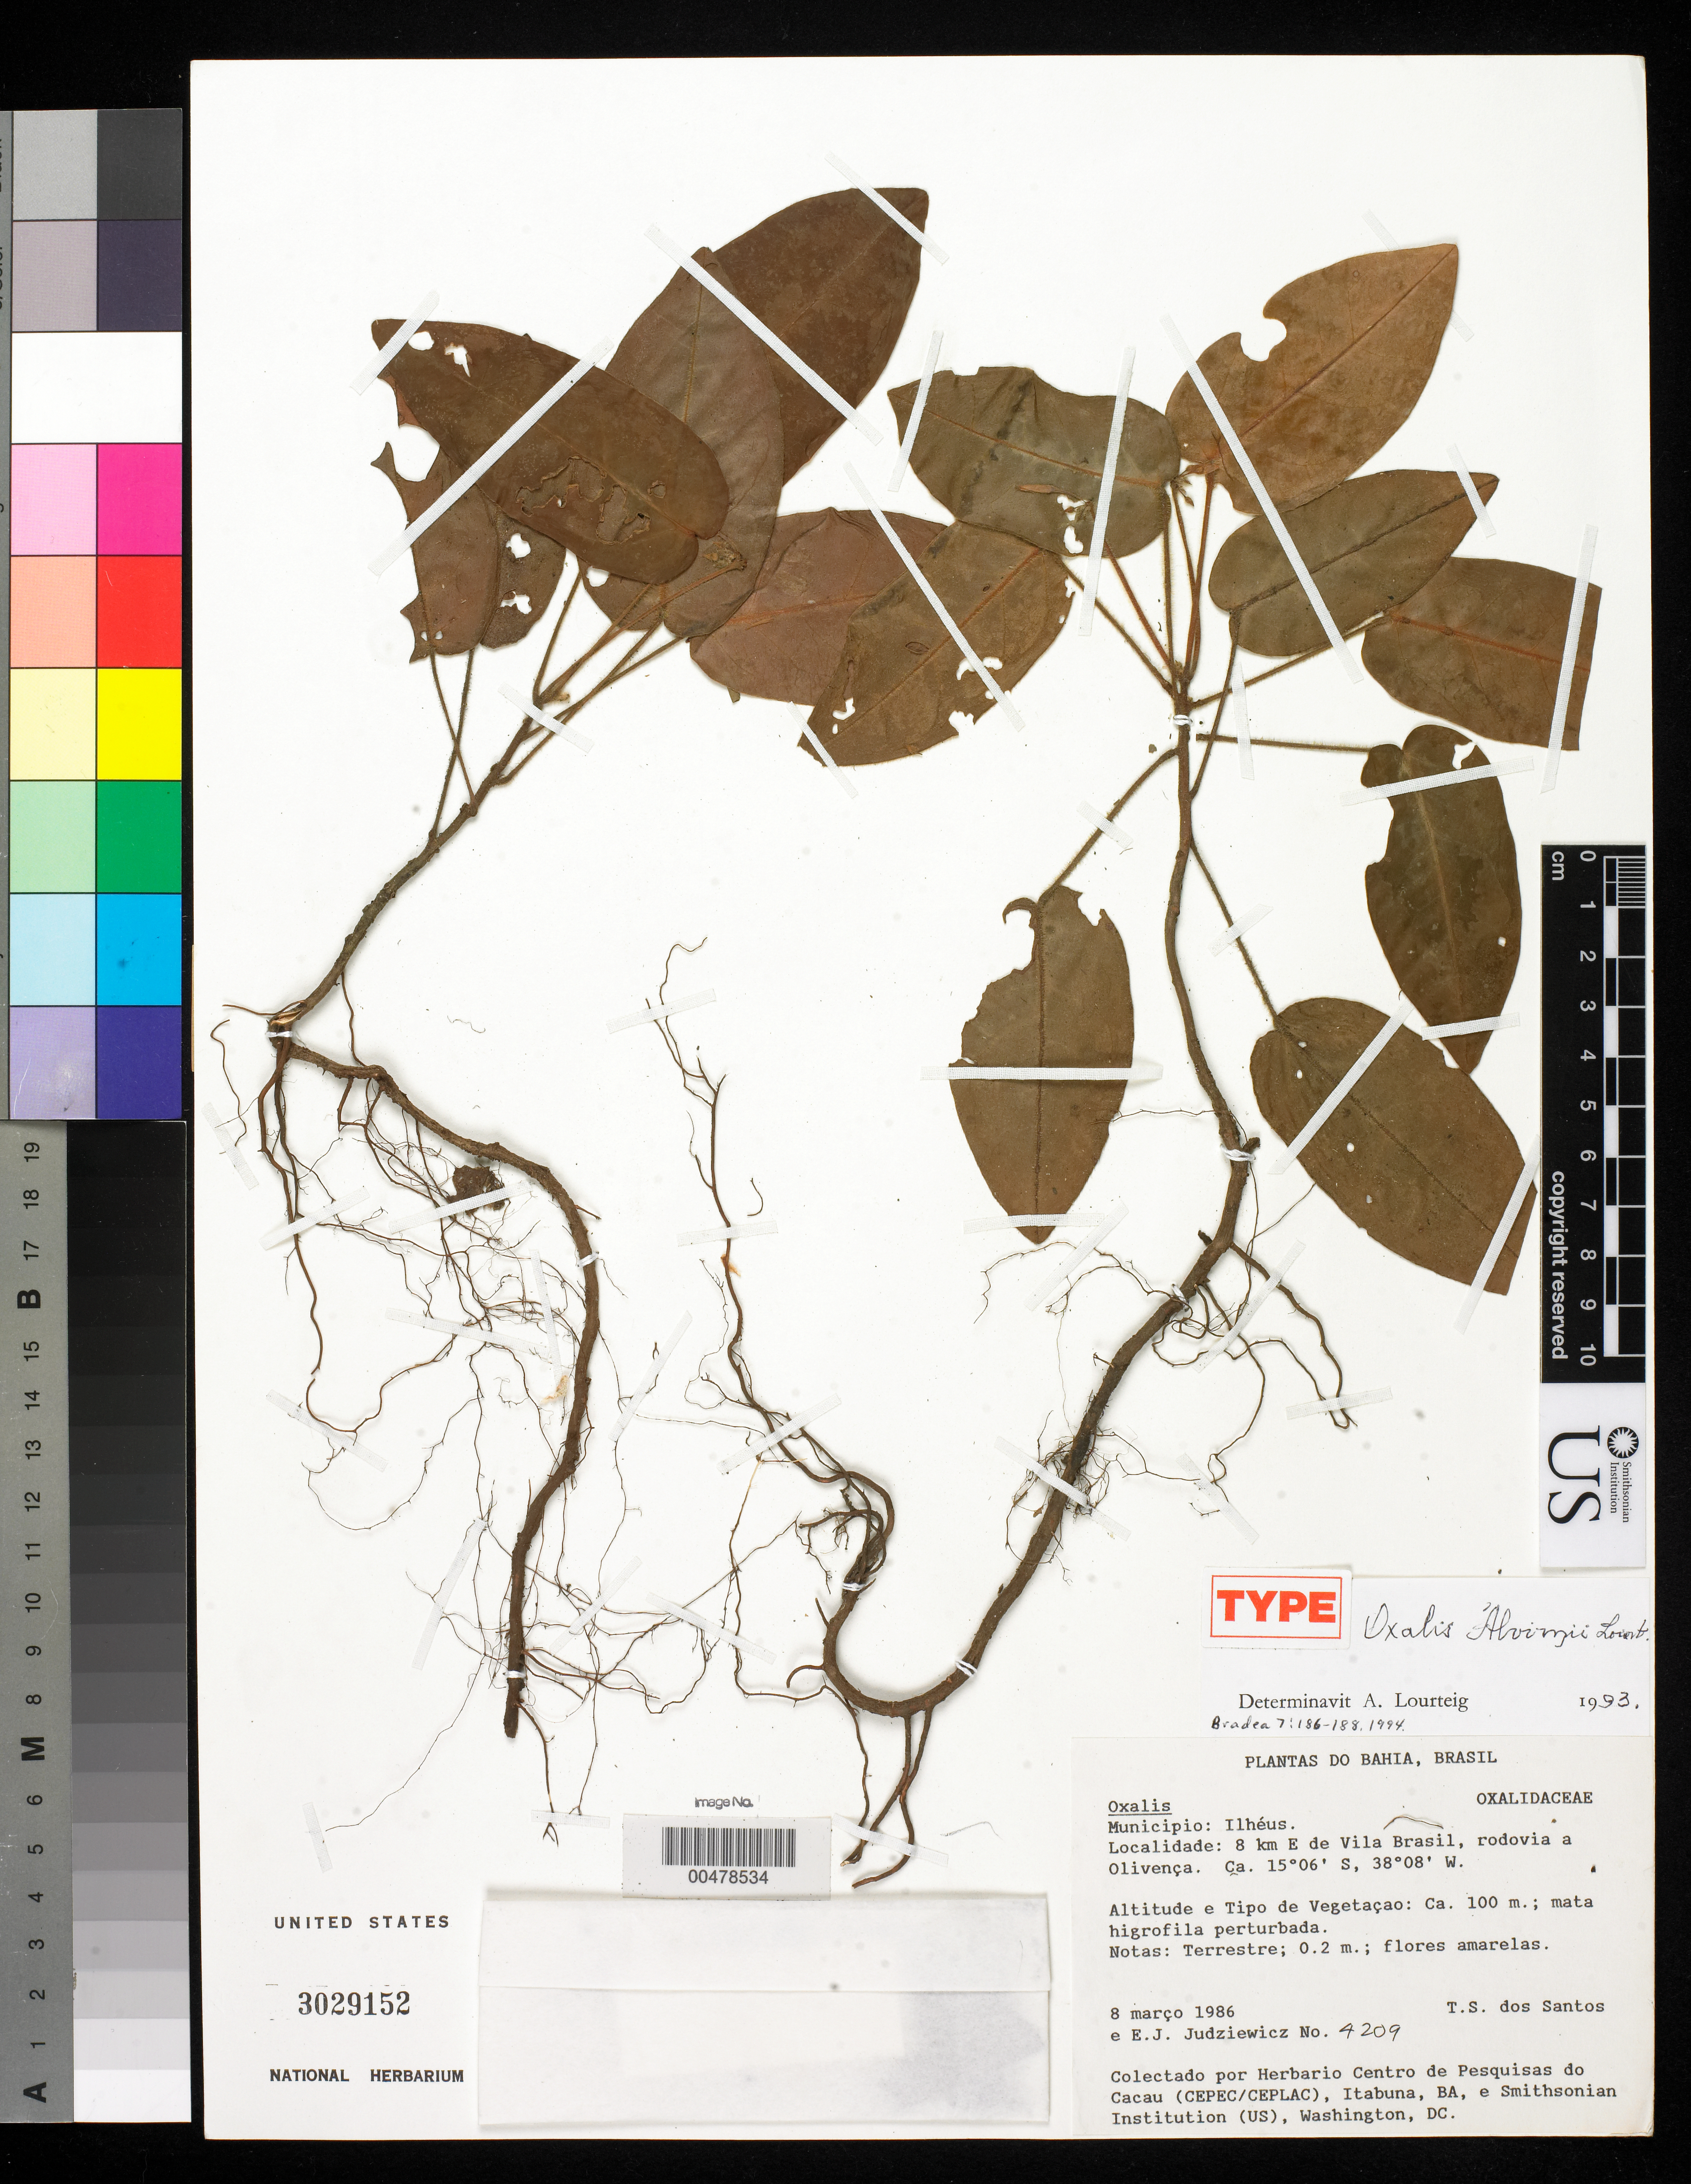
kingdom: Plantae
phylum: Tracheophyta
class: Magnoliopsida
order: Oxalidales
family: Oxalidaceae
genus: Oxalis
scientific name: Oxalis alvimii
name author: Lourteig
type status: Holotype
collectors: E. J. Judziewicz & T. S. Santos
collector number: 4209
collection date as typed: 08 Mar 1986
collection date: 1986-03-08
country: Brazil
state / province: Bahia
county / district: Ilhéus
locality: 8 km E de vila Brasil, Rodovia Aolivenca.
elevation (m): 100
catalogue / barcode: US 3029152